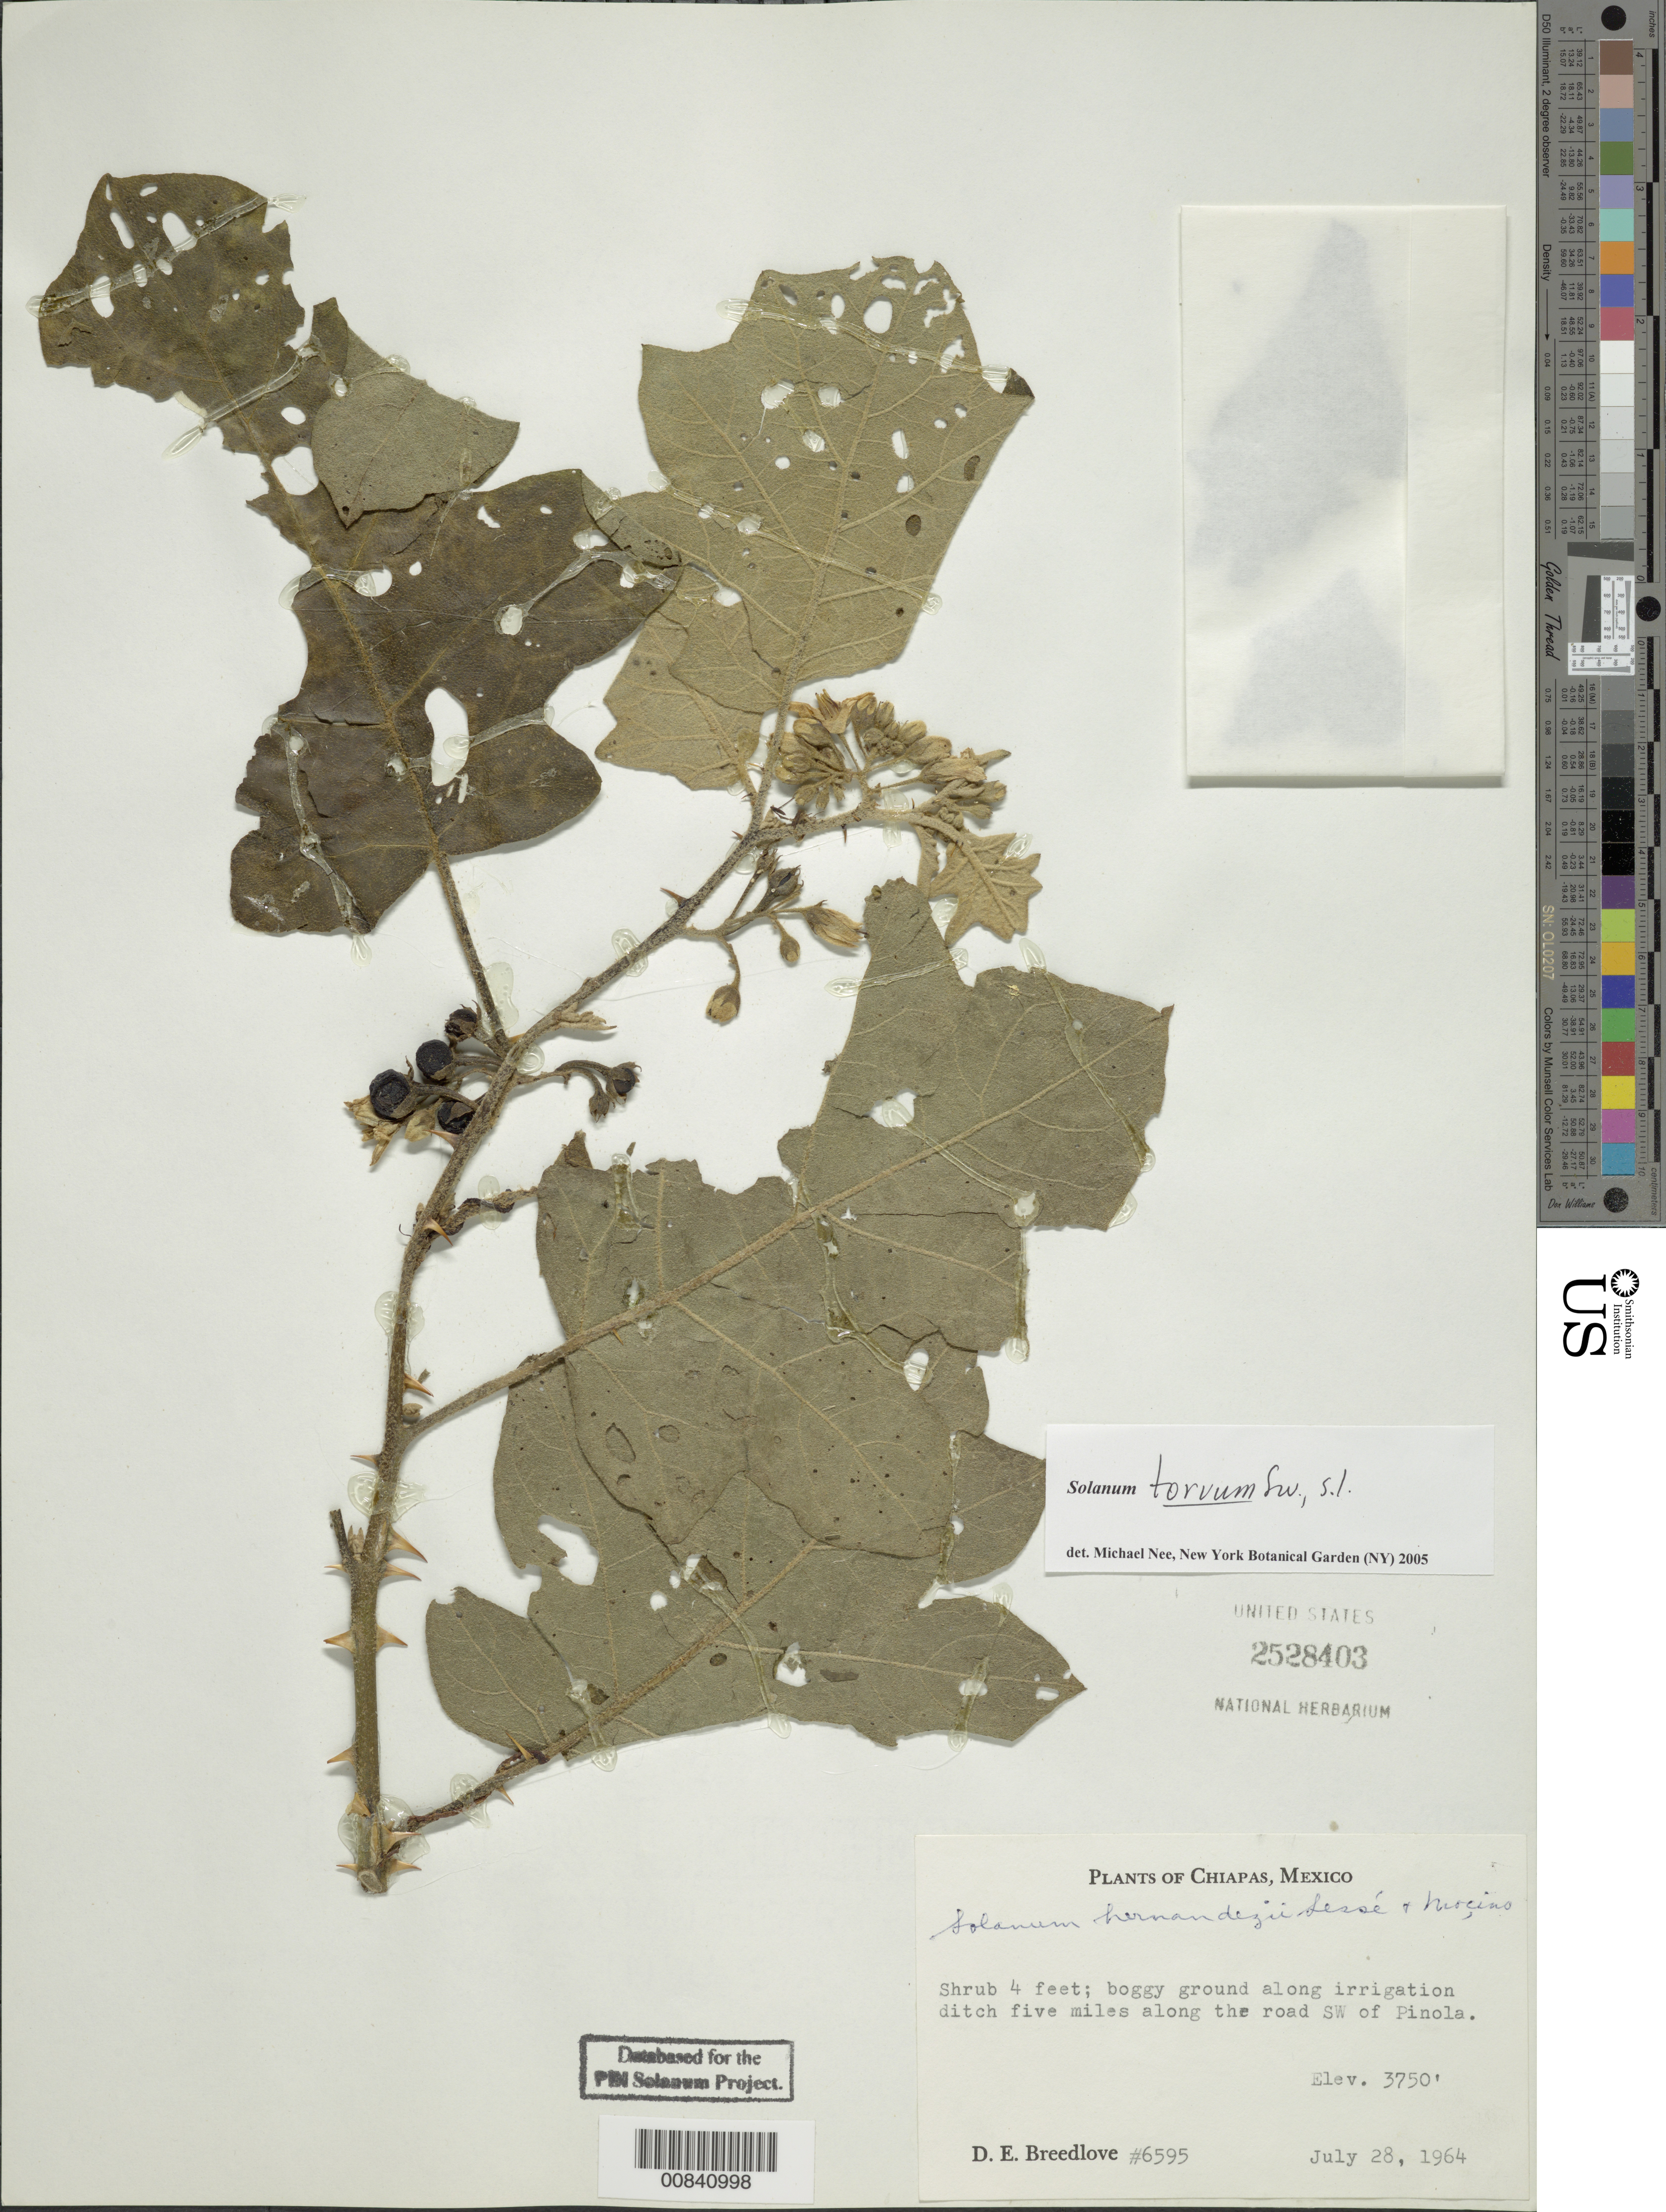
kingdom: Plantae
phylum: Tracheophyta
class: Magnoliopsida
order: Solanales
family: Solanaceae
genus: Solanum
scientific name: Solanum torvum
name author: Sw.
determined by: Nee, Michael H.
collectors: D. E. Breedlove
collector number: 6595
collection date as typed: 28 Jul 1964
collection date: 1964-07-28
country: Mexico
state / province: Chiapas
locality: Ditch five miles along the road SW of Pinola.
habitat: Boggy ground.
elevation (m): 1143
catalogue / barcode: US 2528403